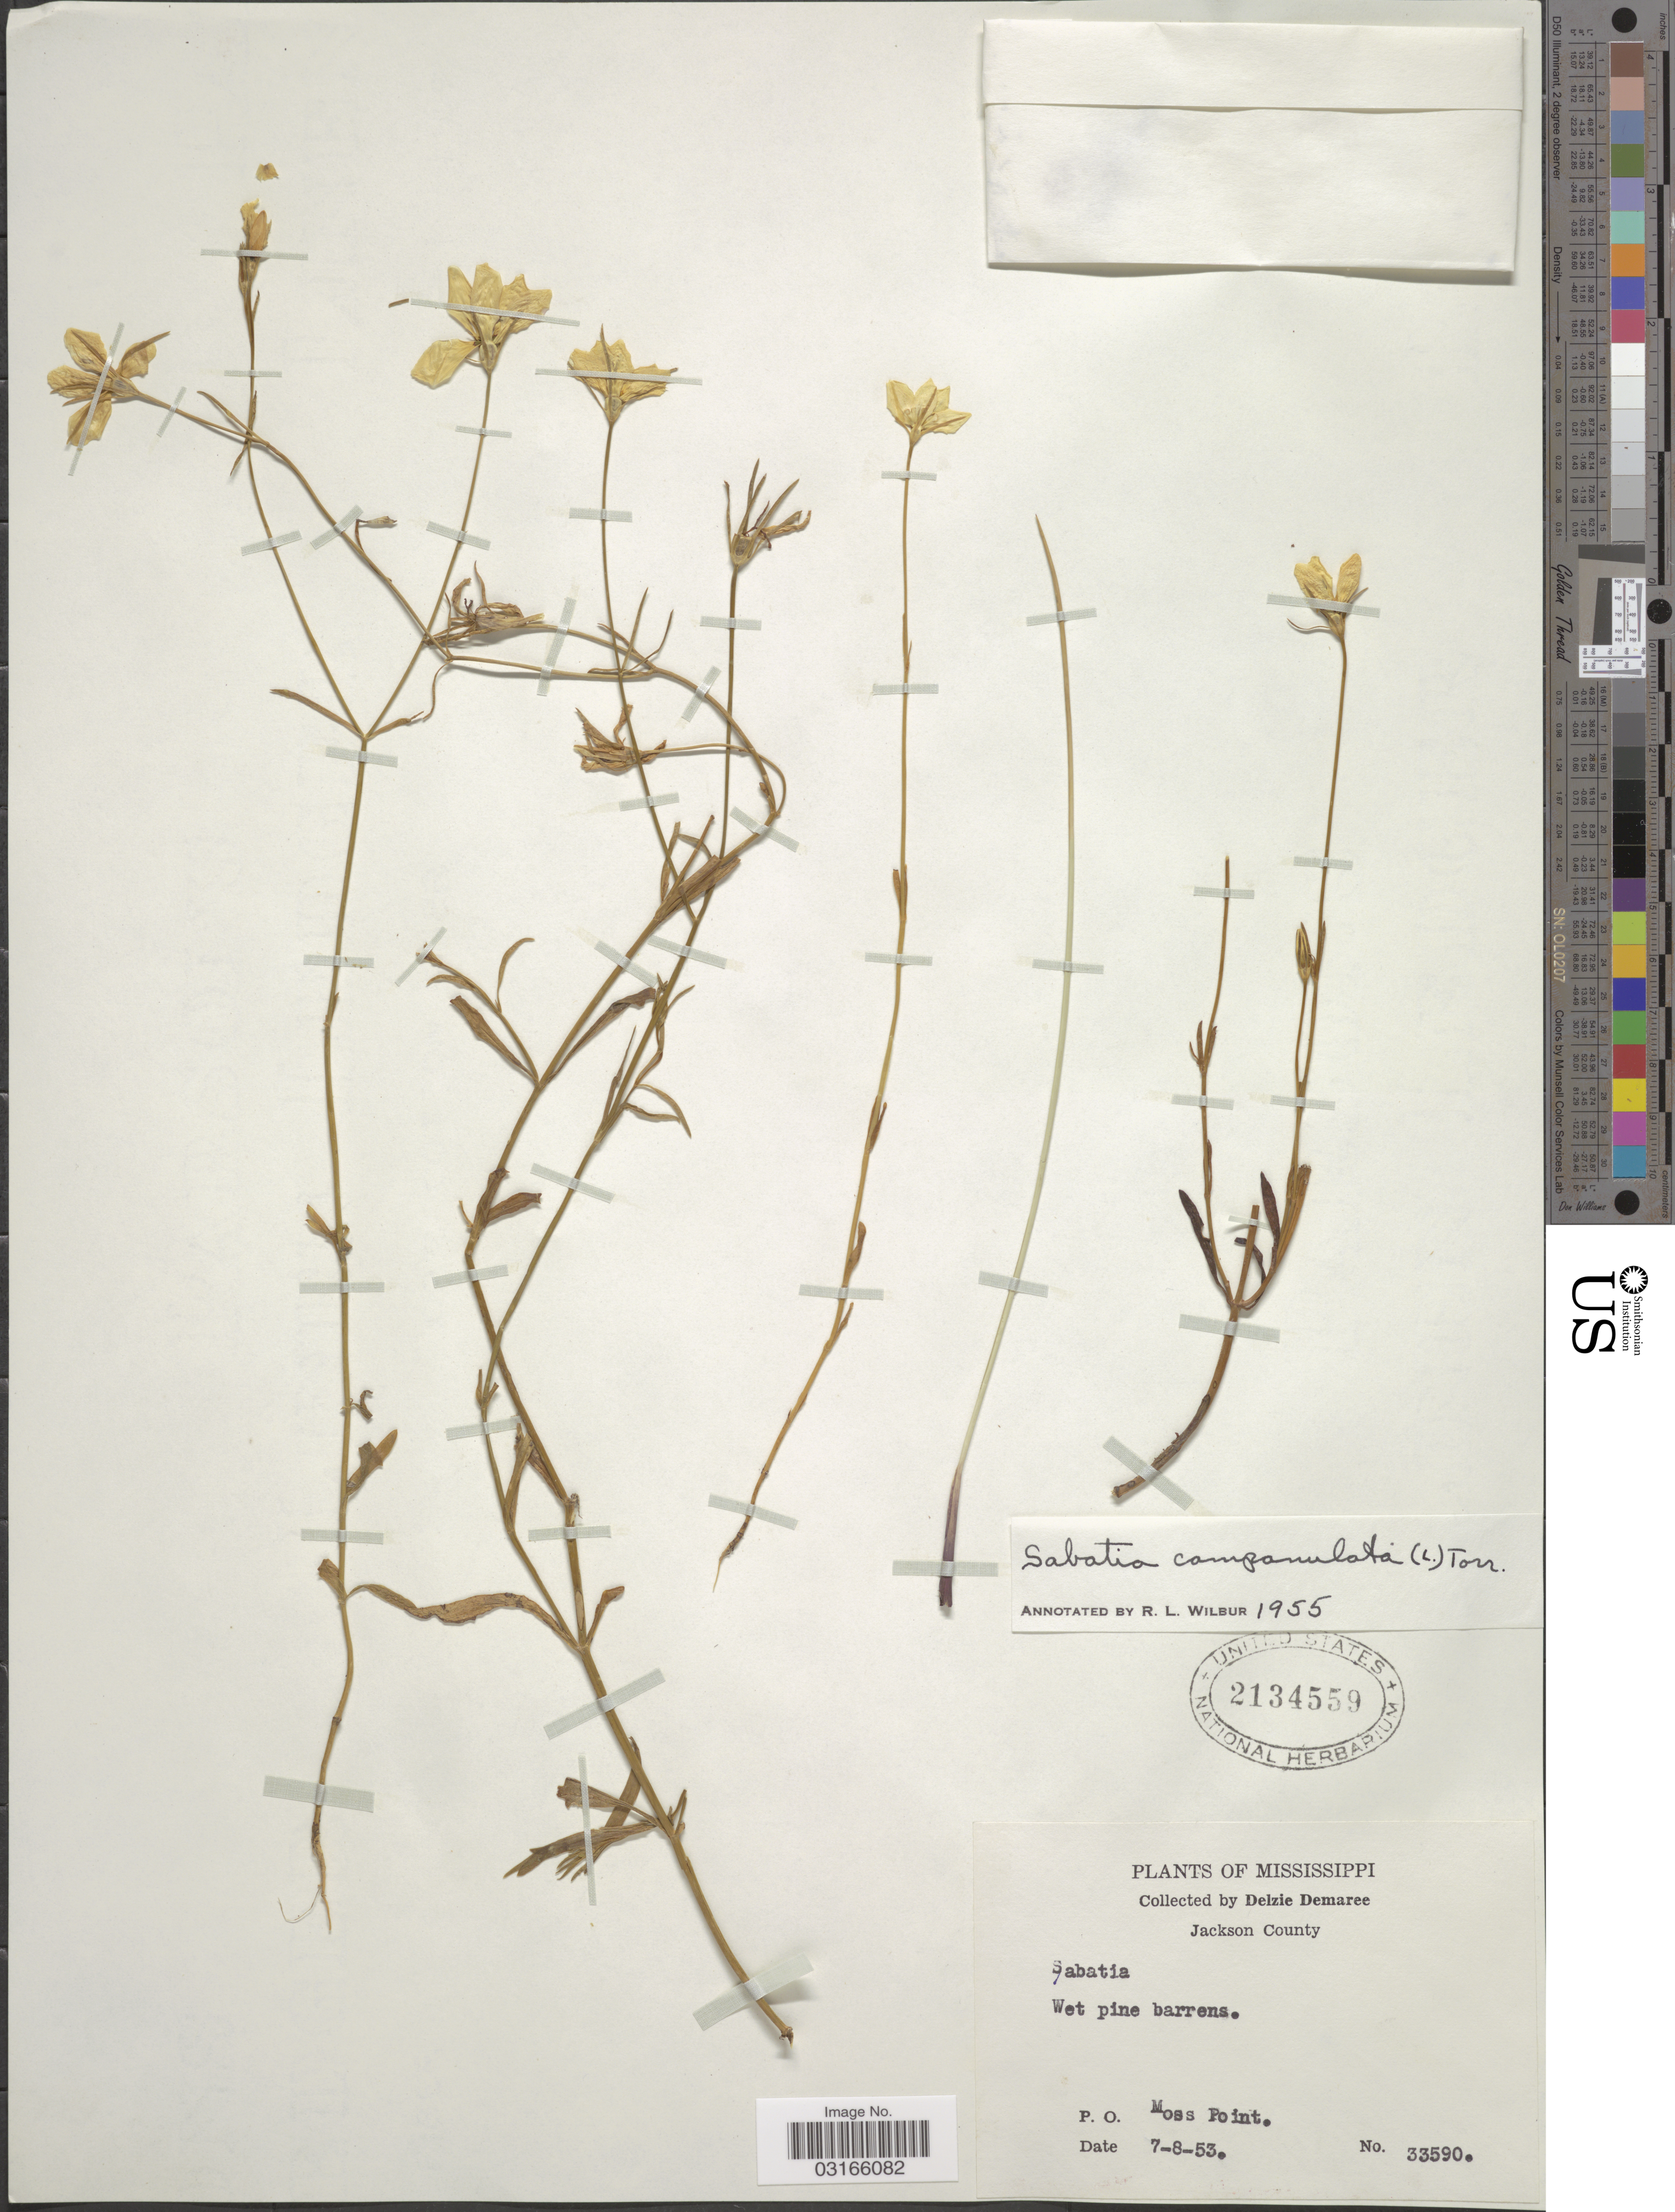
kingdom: Plantae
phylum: Tracheophyta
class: Magnoliopsida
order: Gentianales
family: Gentianaceae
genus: Sabatia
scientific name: Sabatia campanulata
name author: (L.) Torr.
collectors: D. Demaree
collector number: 33590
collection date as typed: Transcribed d/m/y: 8/7/53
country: United States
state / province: Mississippi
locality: Jackson County, P.O. Moss Point.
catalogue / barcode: US 2134559